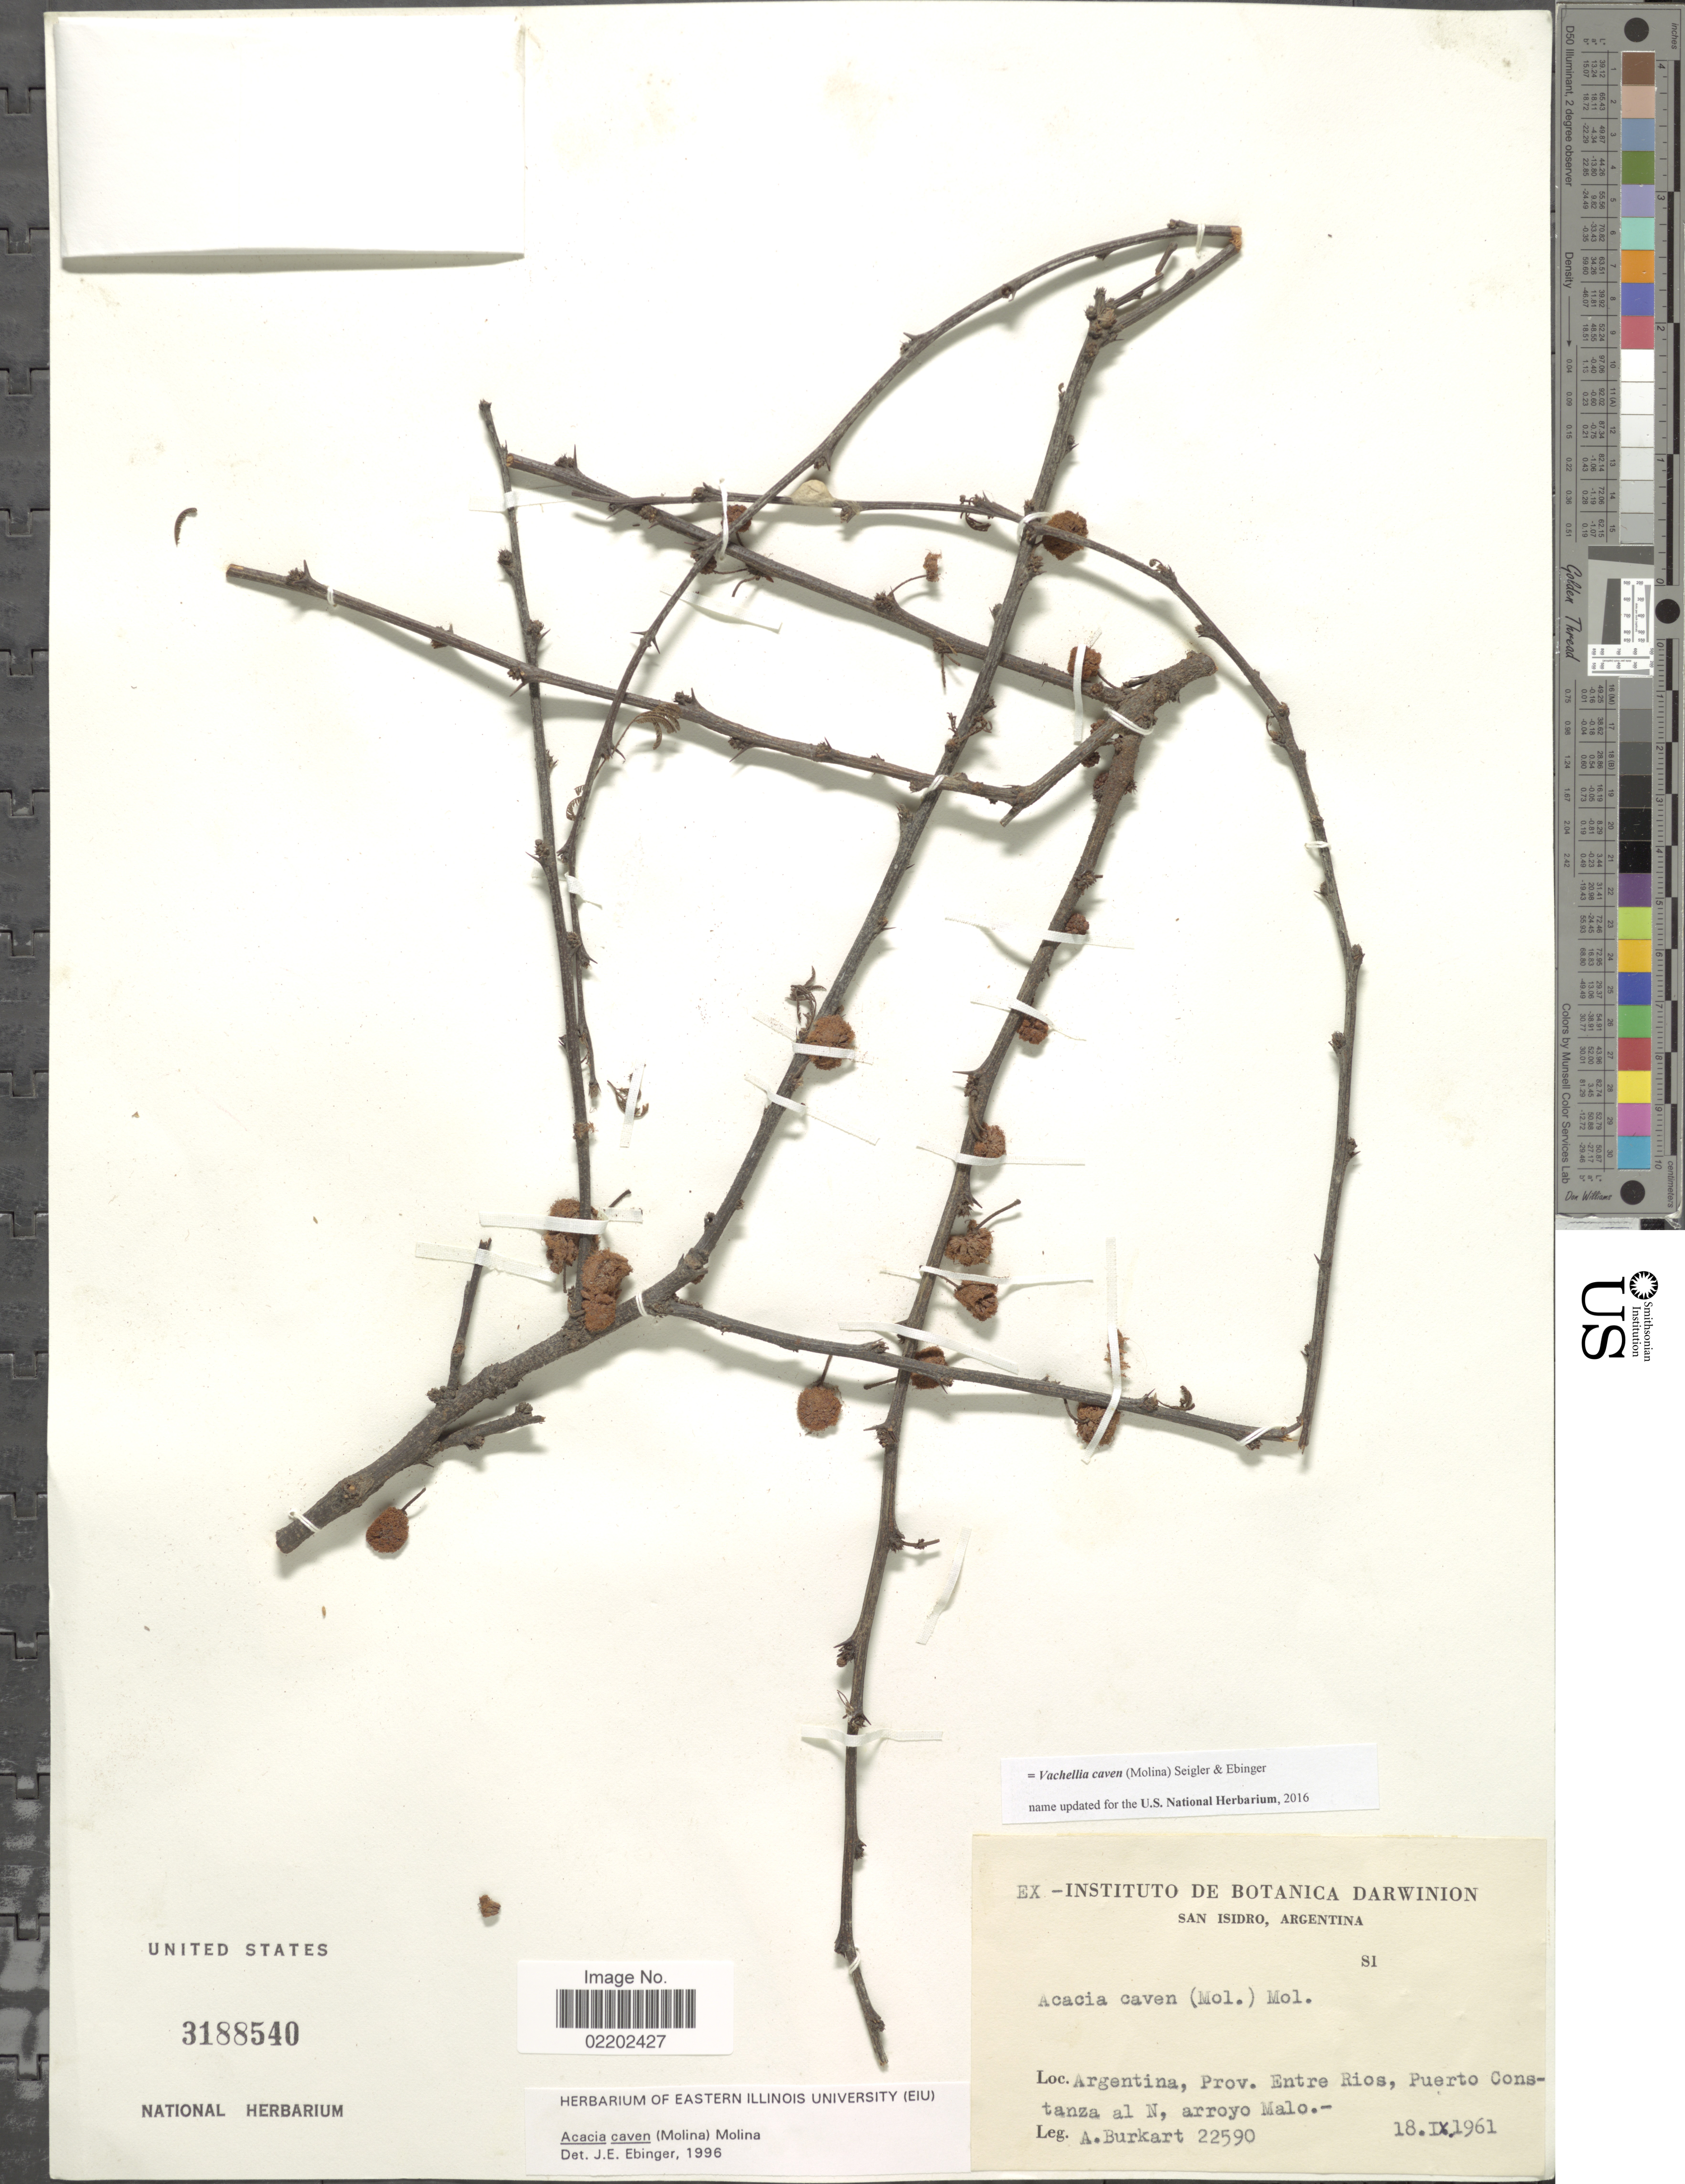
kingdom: Plantae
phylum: Tracheophyta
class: Magnoliopsida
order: Fabales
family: Fabaceae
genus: Vachellia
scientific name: Vachellia caven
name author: (Molina) Seigler & Ebinger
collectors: A. E. Burkart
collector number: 22590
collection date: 1961-09-18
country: Argentina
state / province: Entre Rios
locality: San Isidro, Puerto Constanza al N, arroyo Malo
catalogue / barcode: US 3188540